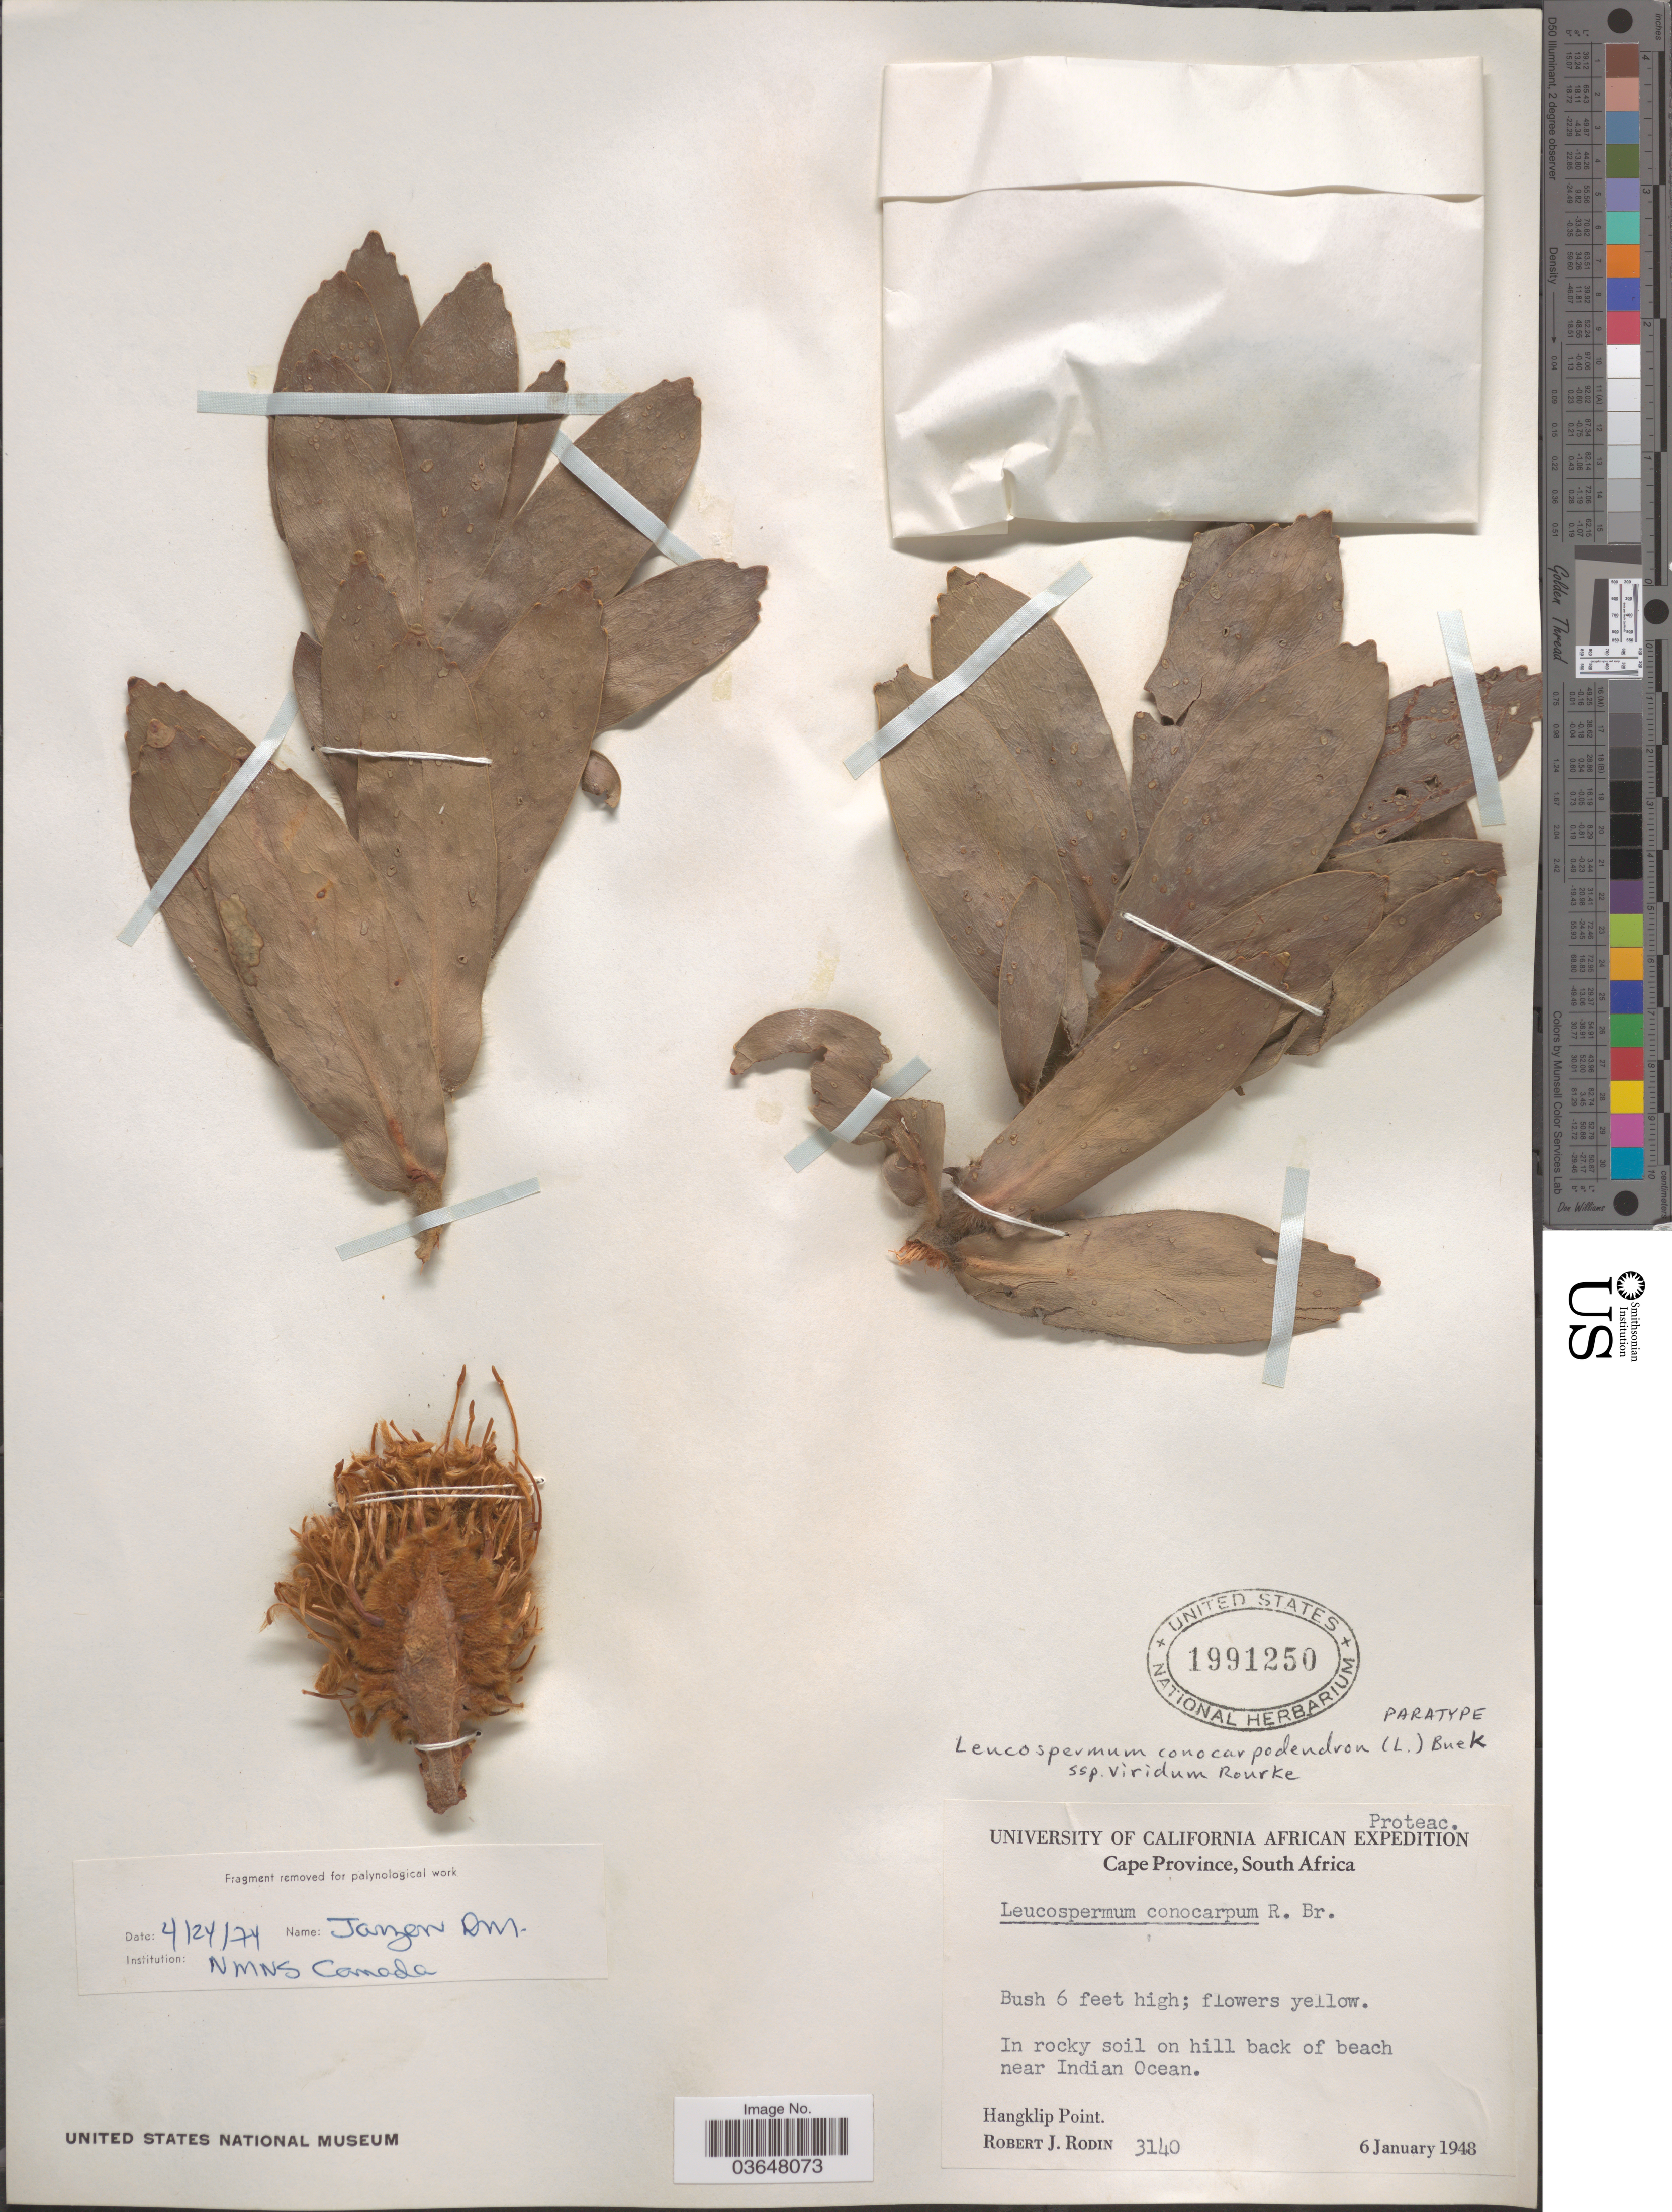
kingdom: Plantae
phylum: Tracheophyta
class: Magnoliopsida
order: Proteales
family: Proteaceae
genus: Leucospermum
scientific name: Leucospermum conocarpodendron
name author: H. Buek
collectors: R. J. Rodin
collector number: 3140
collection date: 1948-01-06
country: South Africa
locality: In rocky soil on hill back of beach near Indian Ocean. Hangklip Point.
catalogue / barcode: US 1991250